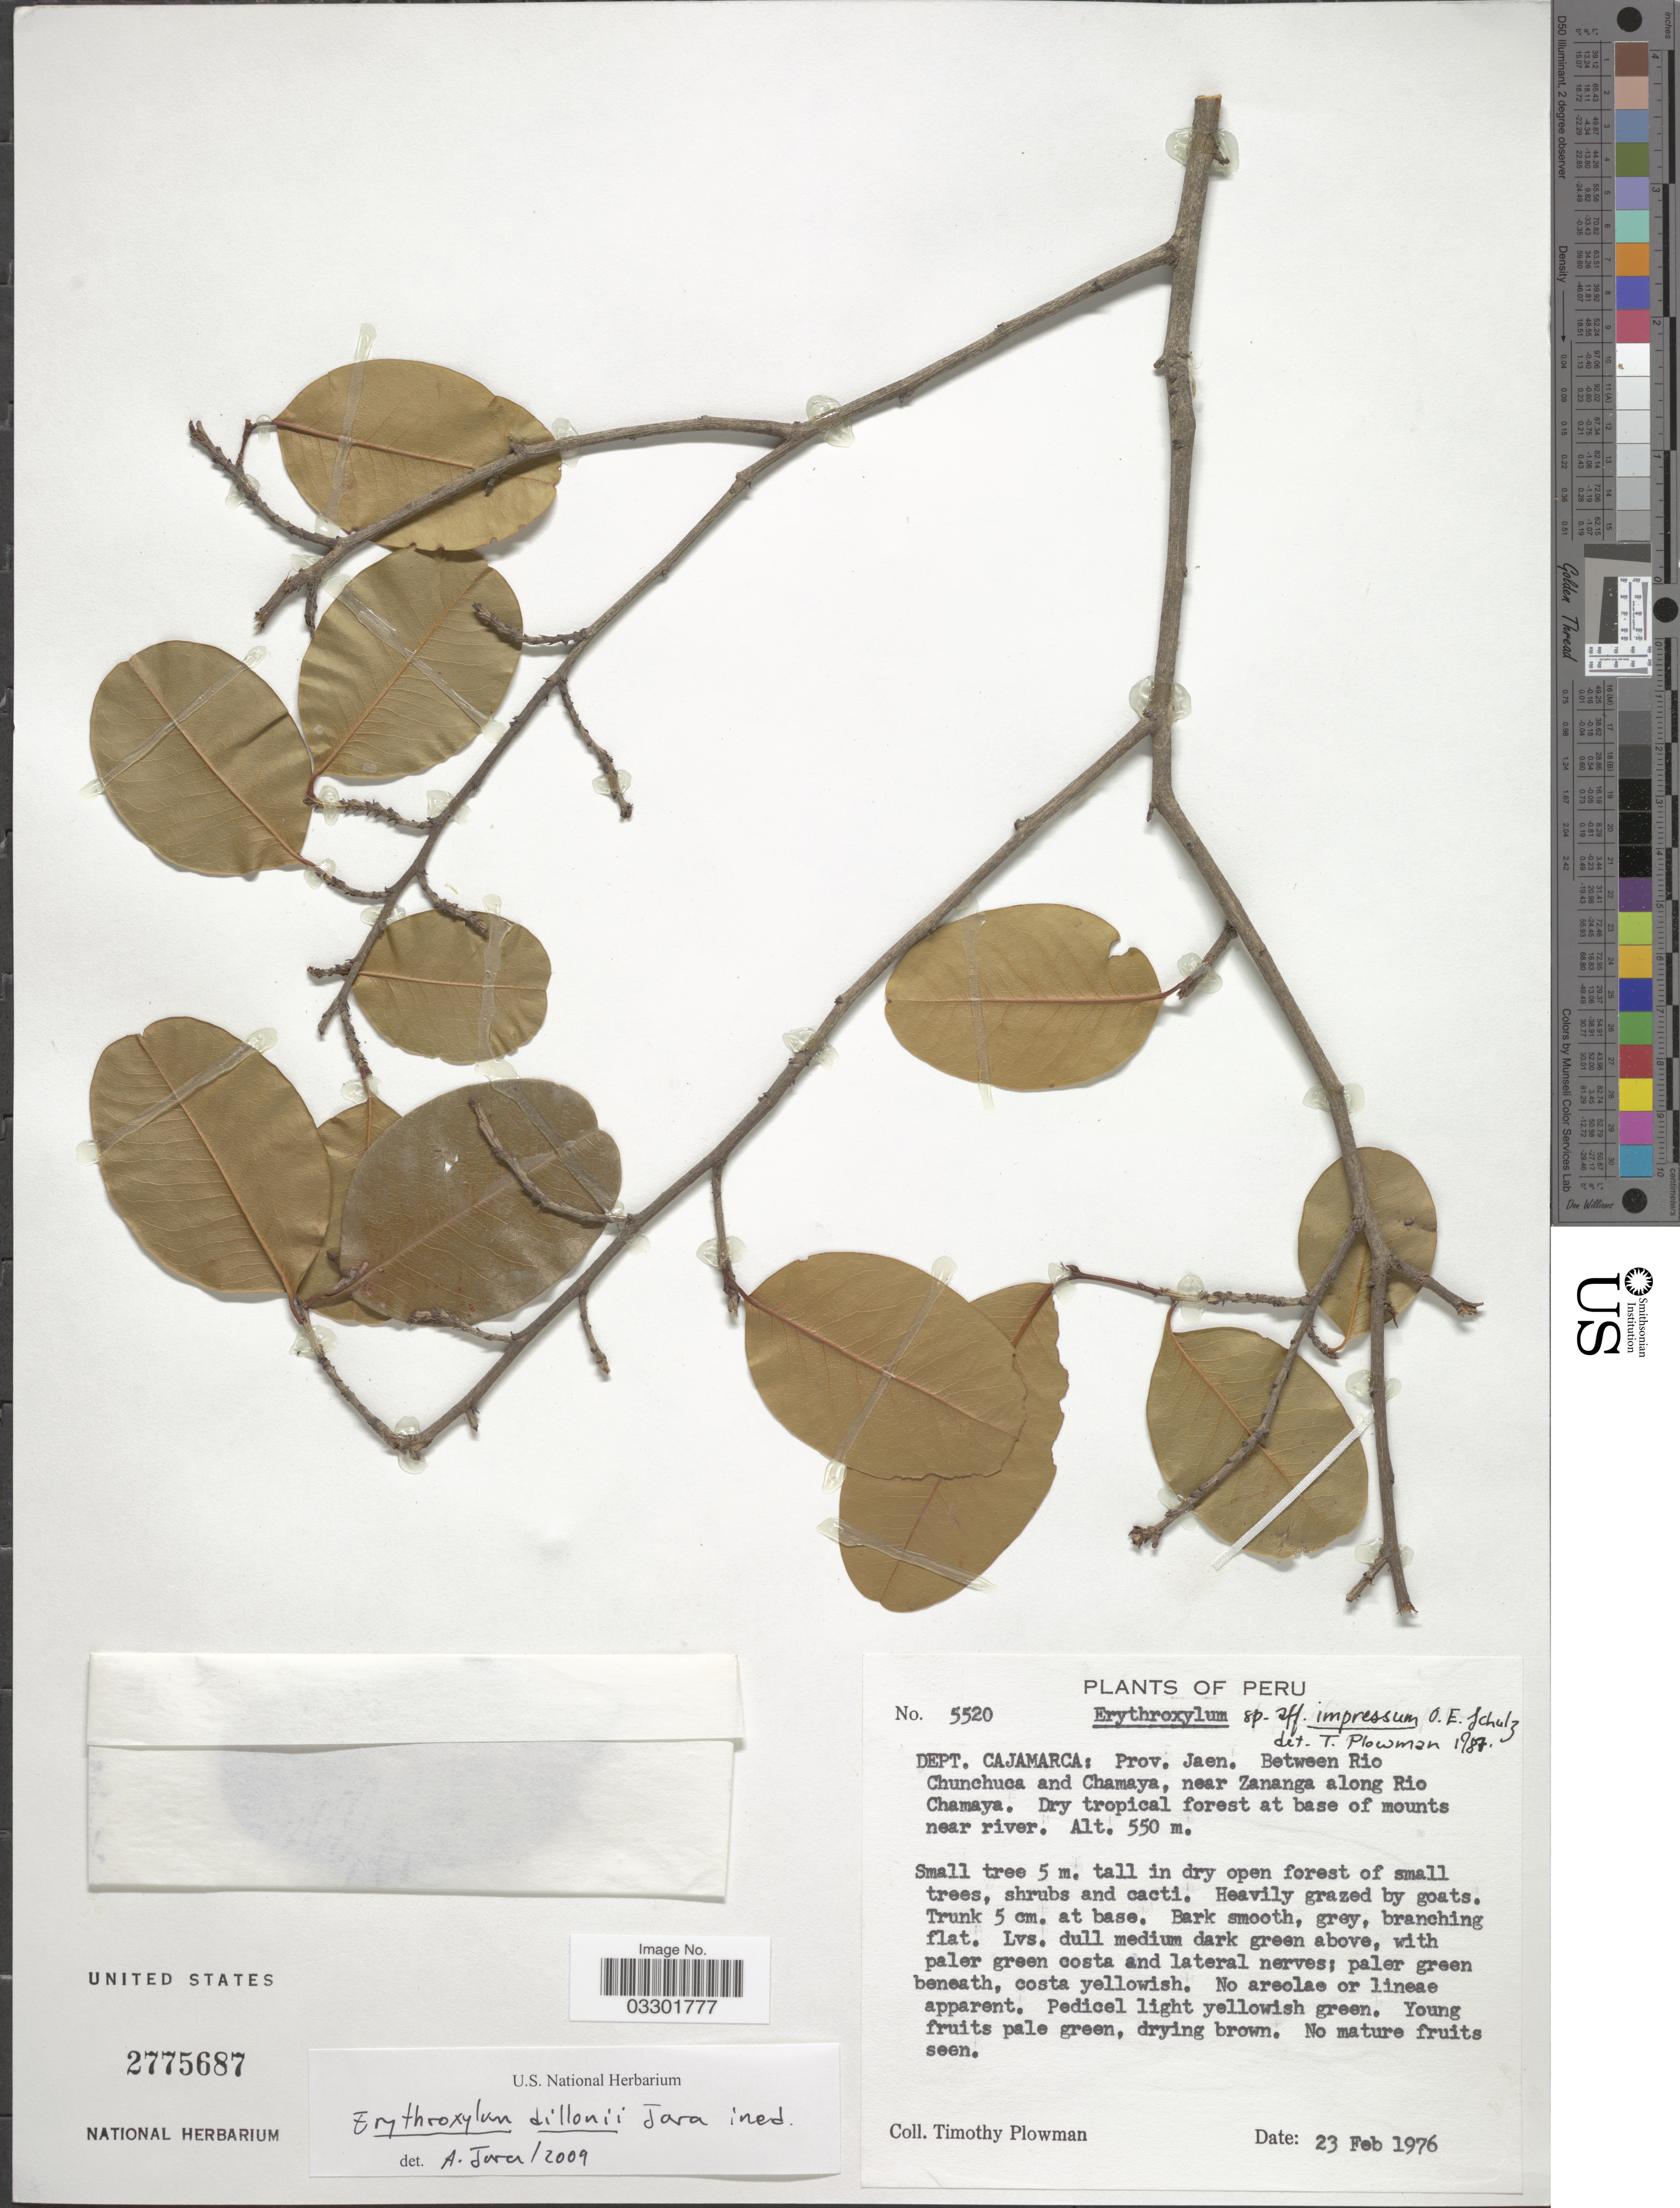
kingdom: Plantae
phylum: Tracheophyta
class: Magnoliopsida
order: Malpighiales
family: Erythroxylaceae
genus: Erythroxylum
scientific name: Erythroxylum dillonii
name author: Plowman ex Jara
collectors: T. Plowman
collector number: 5520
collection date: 1976-02-23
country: Peru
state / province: Cajamarca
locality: Dept. Cajamarca: Prov. Jaen. Between Rio Chunchuca and Chamaya, near Zananga along Rio Chamaya.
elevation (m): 550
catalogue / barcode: US 2775687